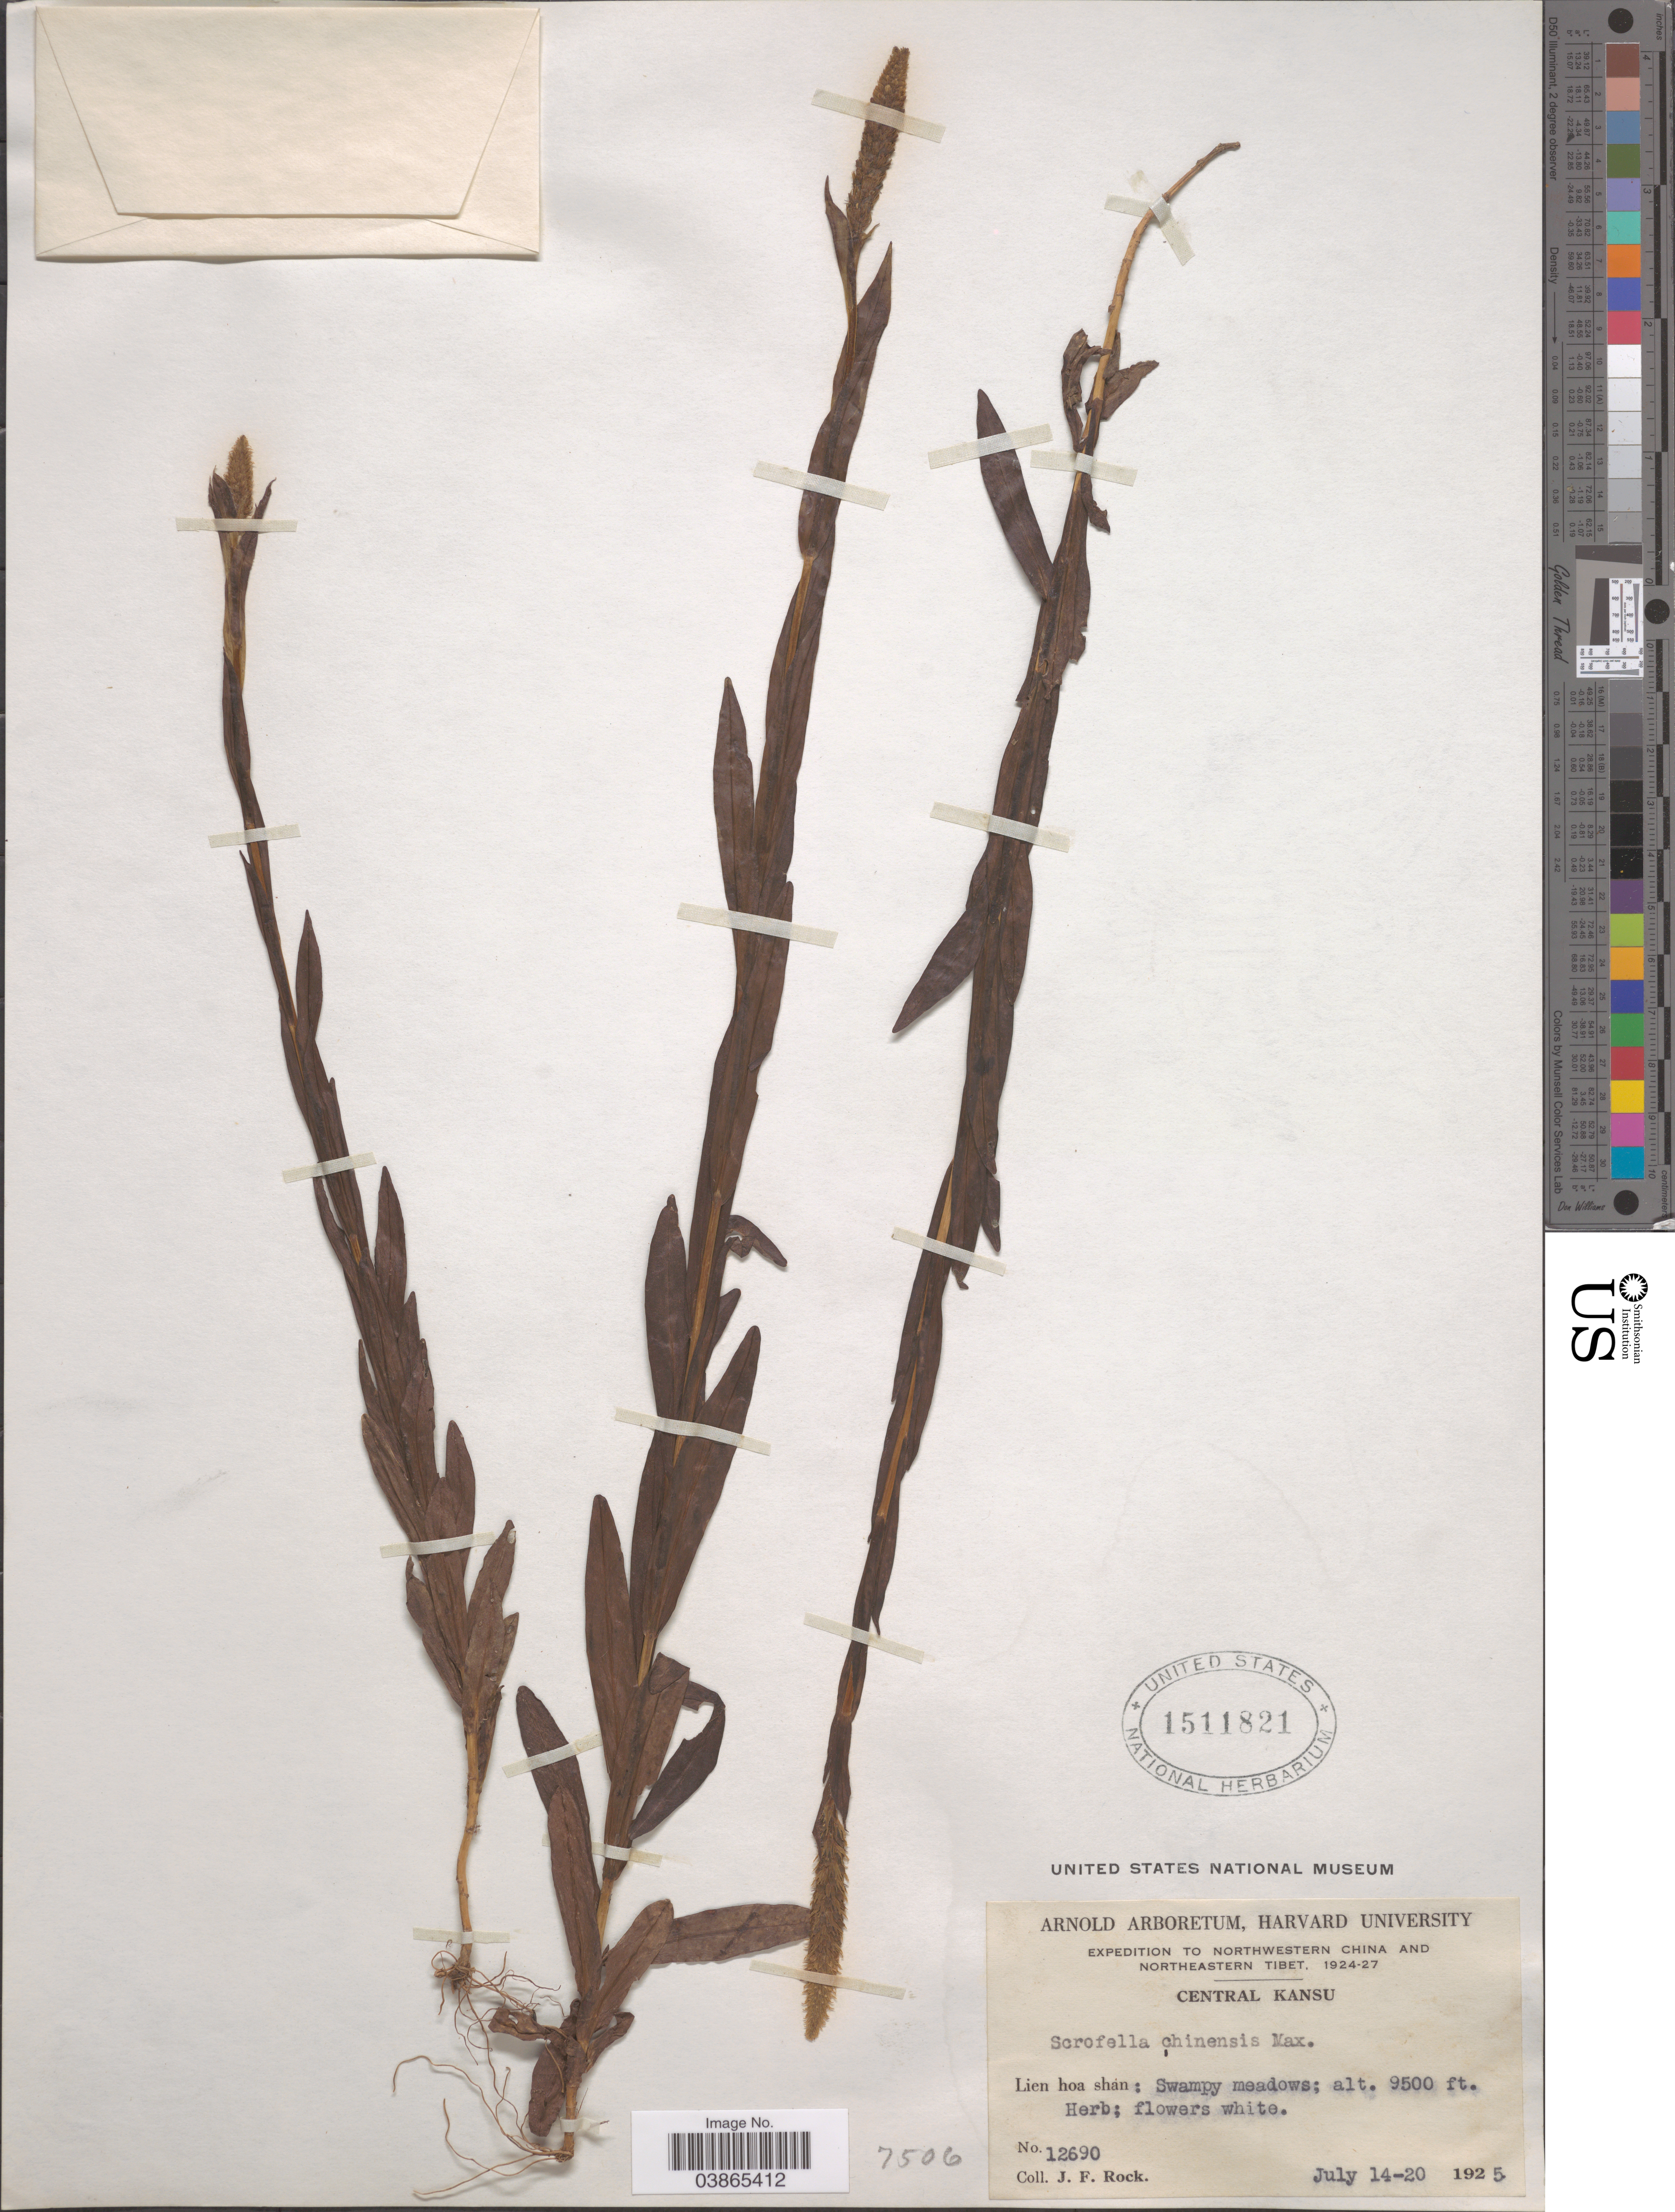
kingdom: Plantae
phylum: Tracheophyta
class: Magnoliopsida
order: Lamiales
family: Plantaginaceae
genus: Scrofella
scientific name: Scrofella chinensis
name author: Maxim.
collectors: J. Rock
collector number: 12690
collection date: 1925-07-14/1925-07-20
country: China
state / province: Gansu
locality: Northwestern China. Central Kansu. Lien hoa shán.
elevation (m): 2896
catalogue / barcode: US 1511821